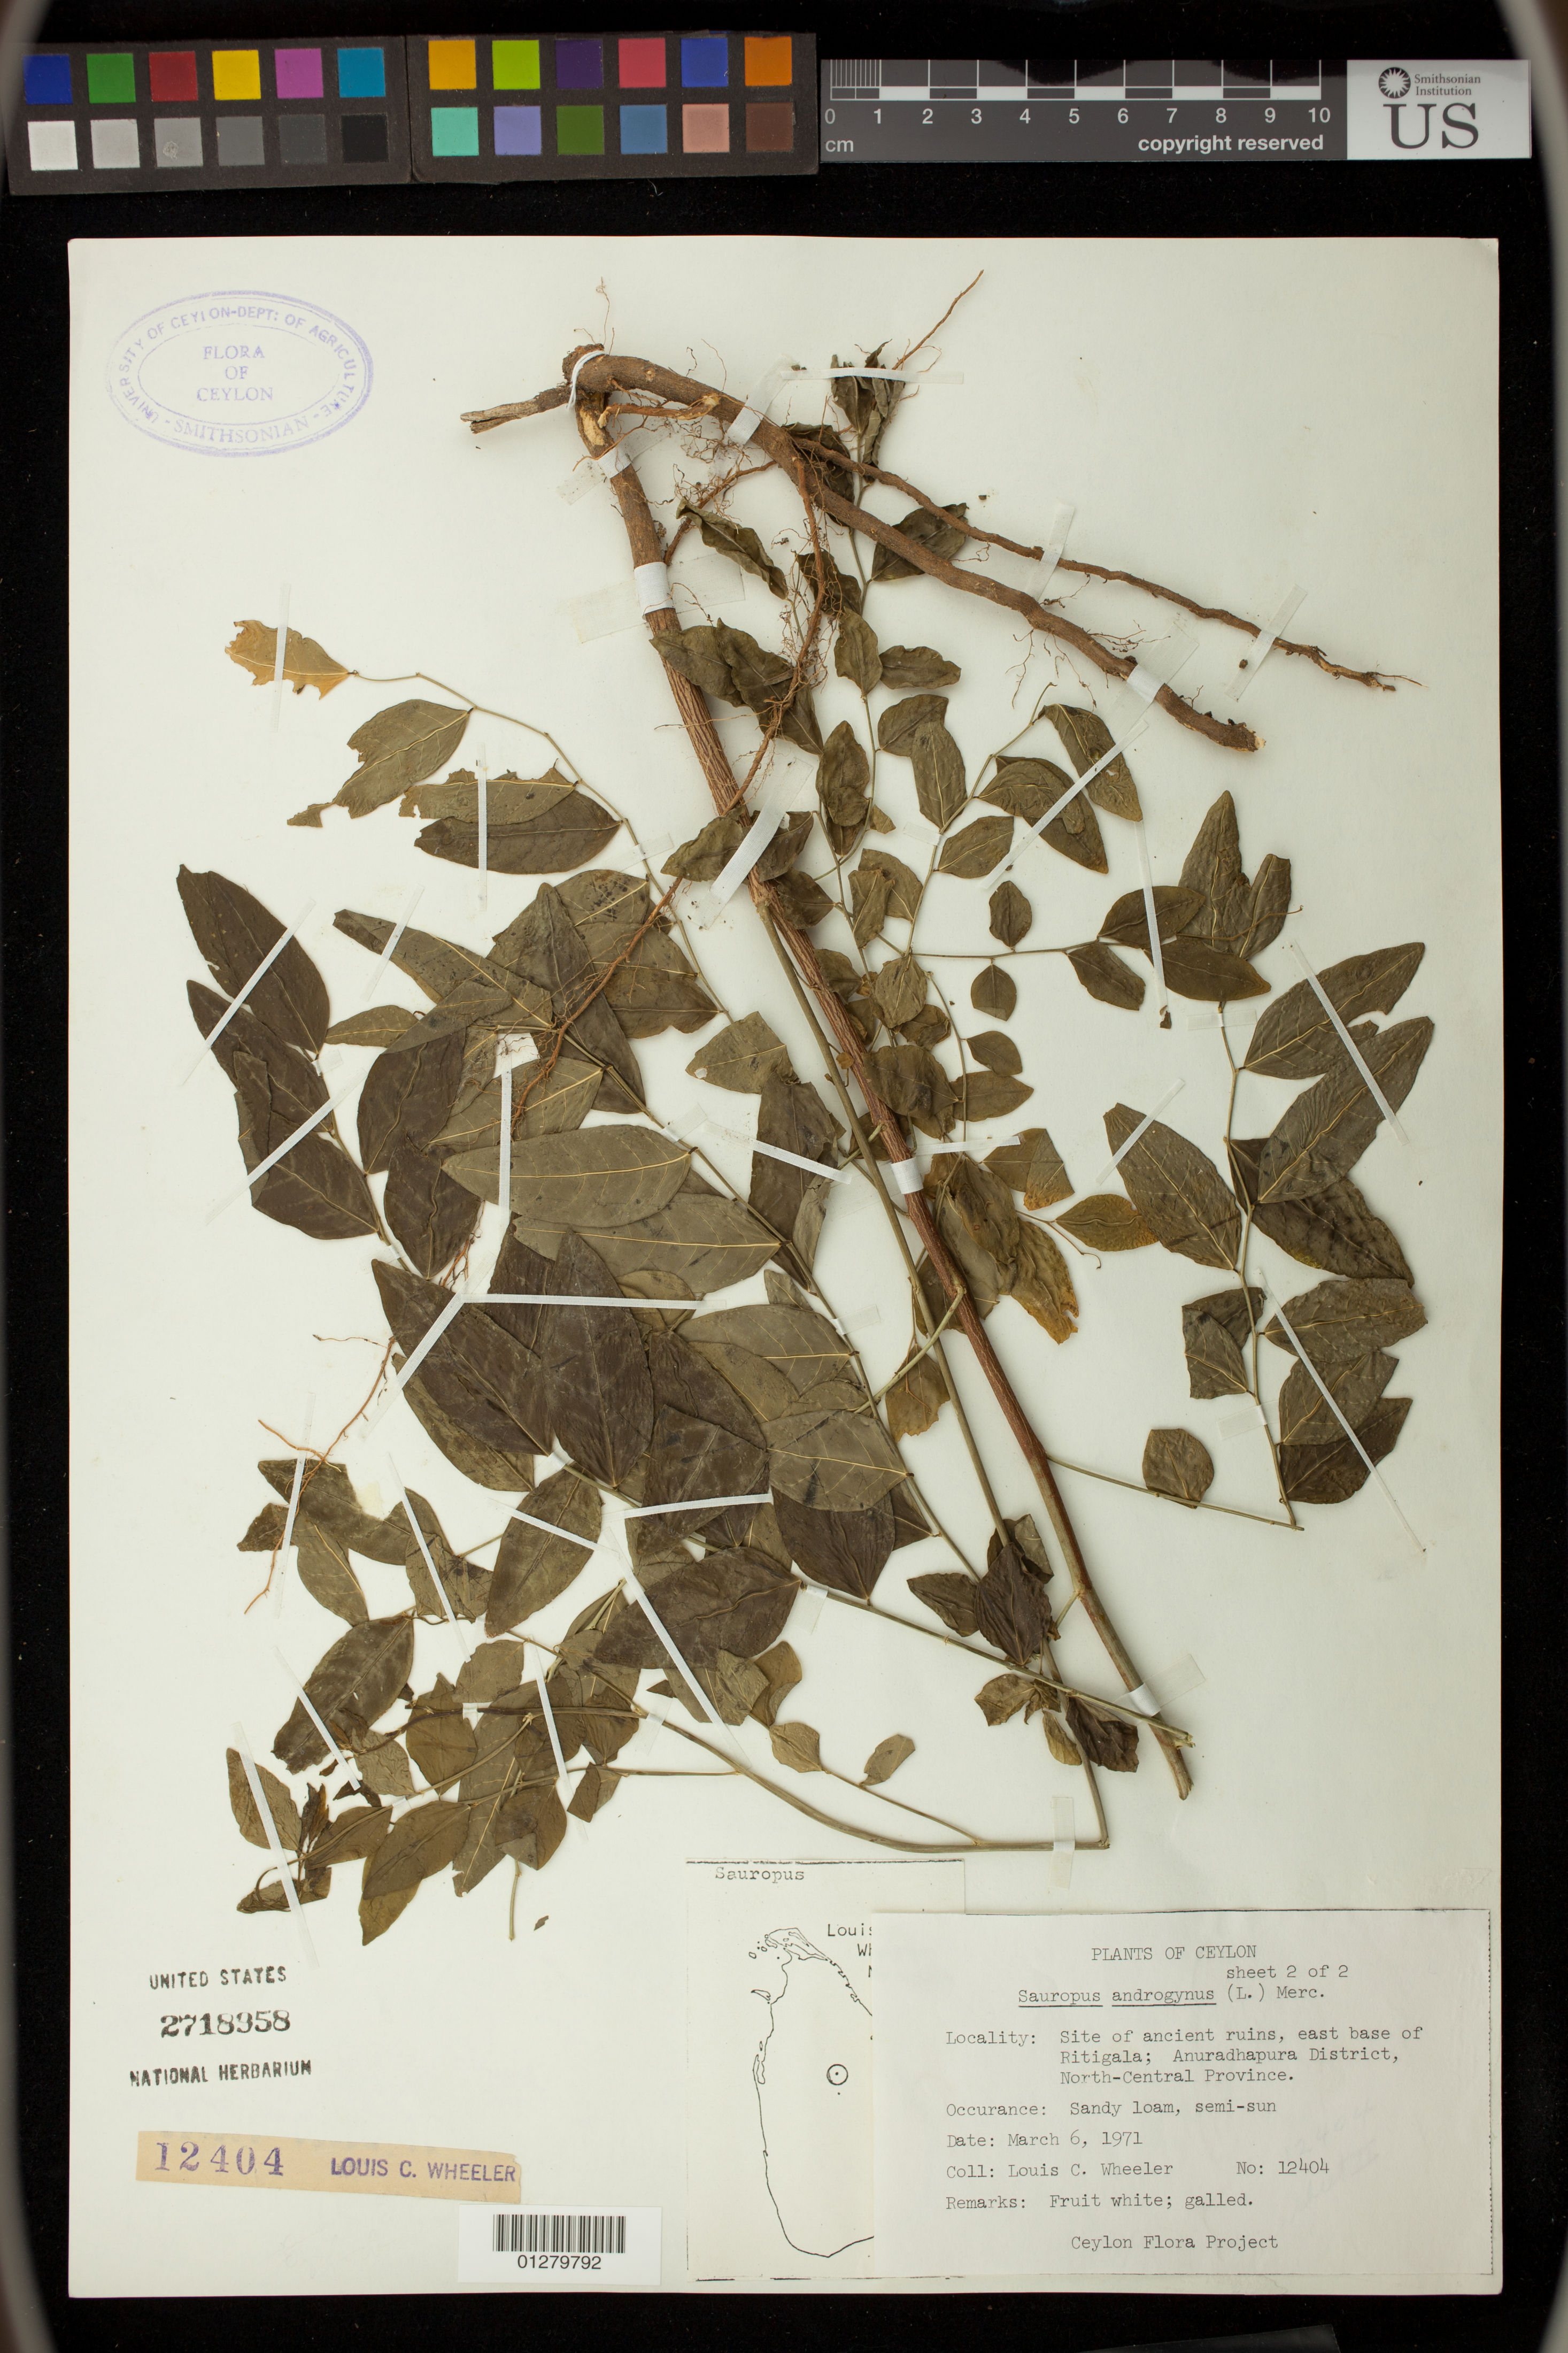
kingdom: Plantae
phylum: Tracheophyta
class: Magnoliopsida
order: Malpighiales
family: Phyllanthaceae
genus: Sauropus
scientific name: Sauropus androgynus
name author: (L.) Merr.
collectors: L. C. Wheeler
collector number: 12404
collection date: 1971-03-06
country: Sri Lanka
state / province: North Central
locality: Site of ancient ruins, east base of Ritigala; Anuradhapura District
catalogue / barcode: US 2718958